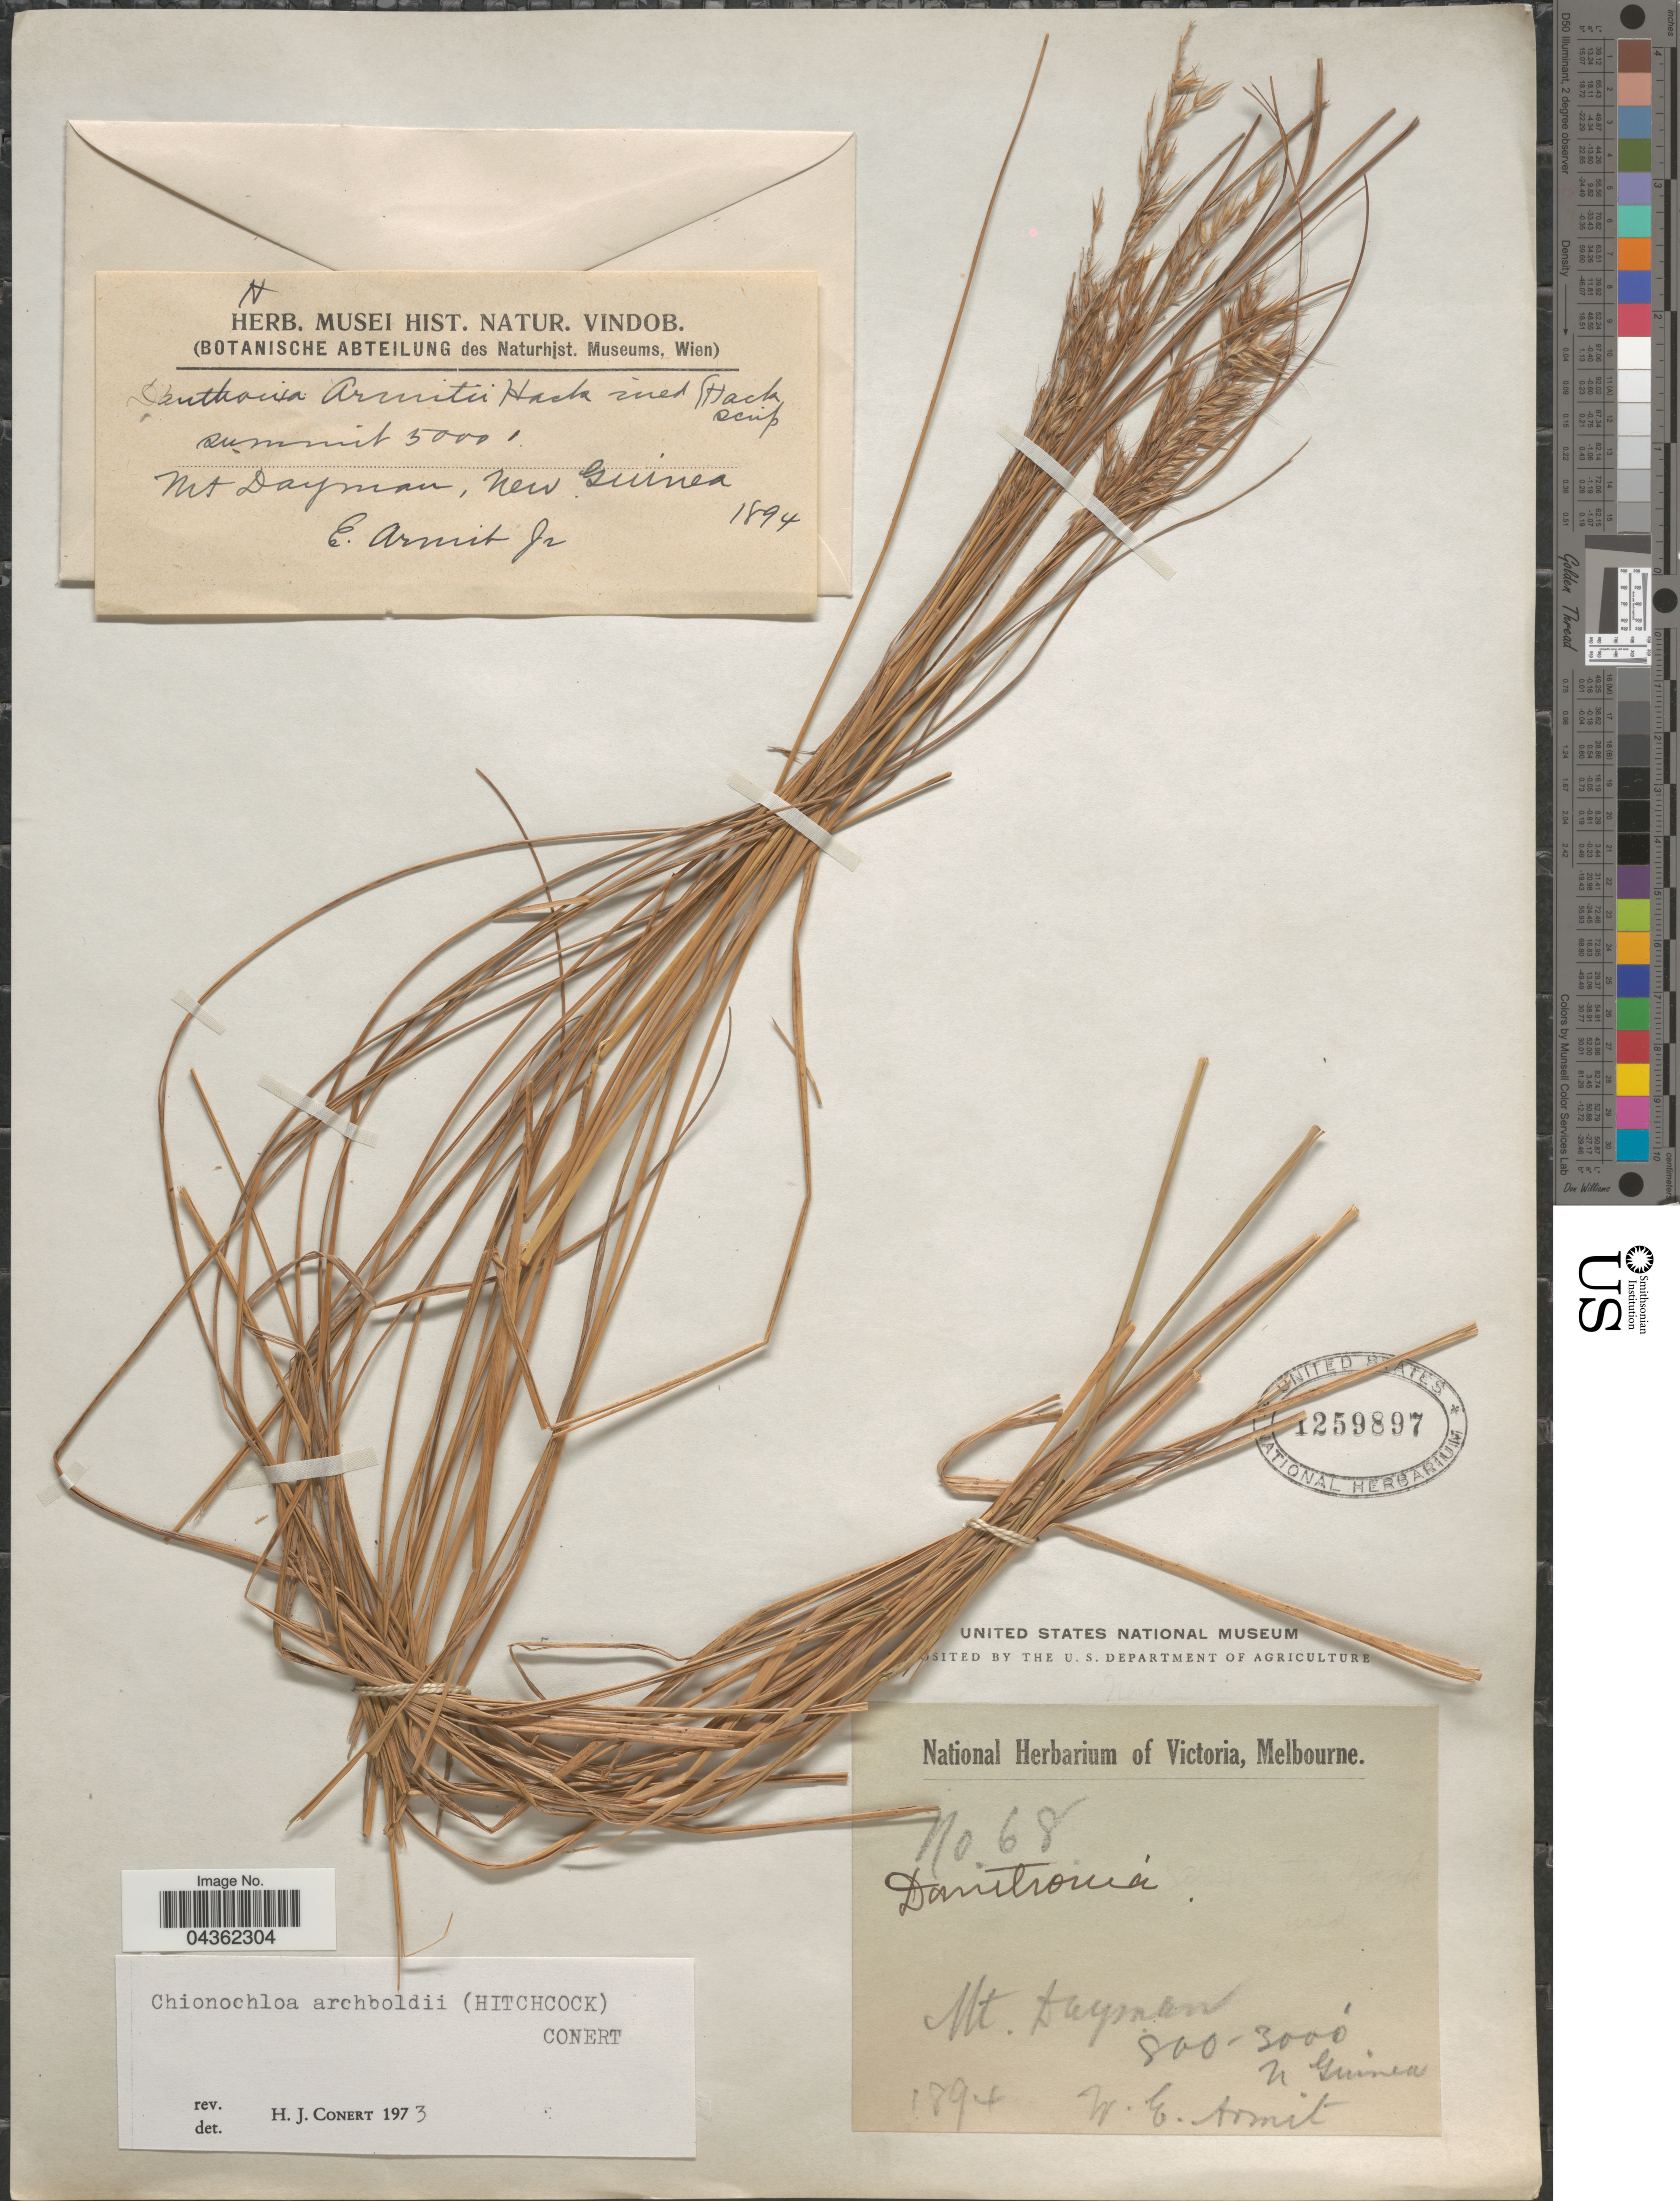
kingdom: Plantae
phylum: Tracheophyta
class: Liliopsida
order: Poales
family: Poaceae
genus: Chimaerochloa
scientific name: Chimaerochloa archboldii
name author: (Hitchc.) Pirie & H.P. Linder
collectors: W. Armit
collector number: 68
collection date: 1894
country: Papua New Guinea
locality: Mt. Dayman. New Guinea.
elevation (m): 244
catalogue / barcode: US 1259897